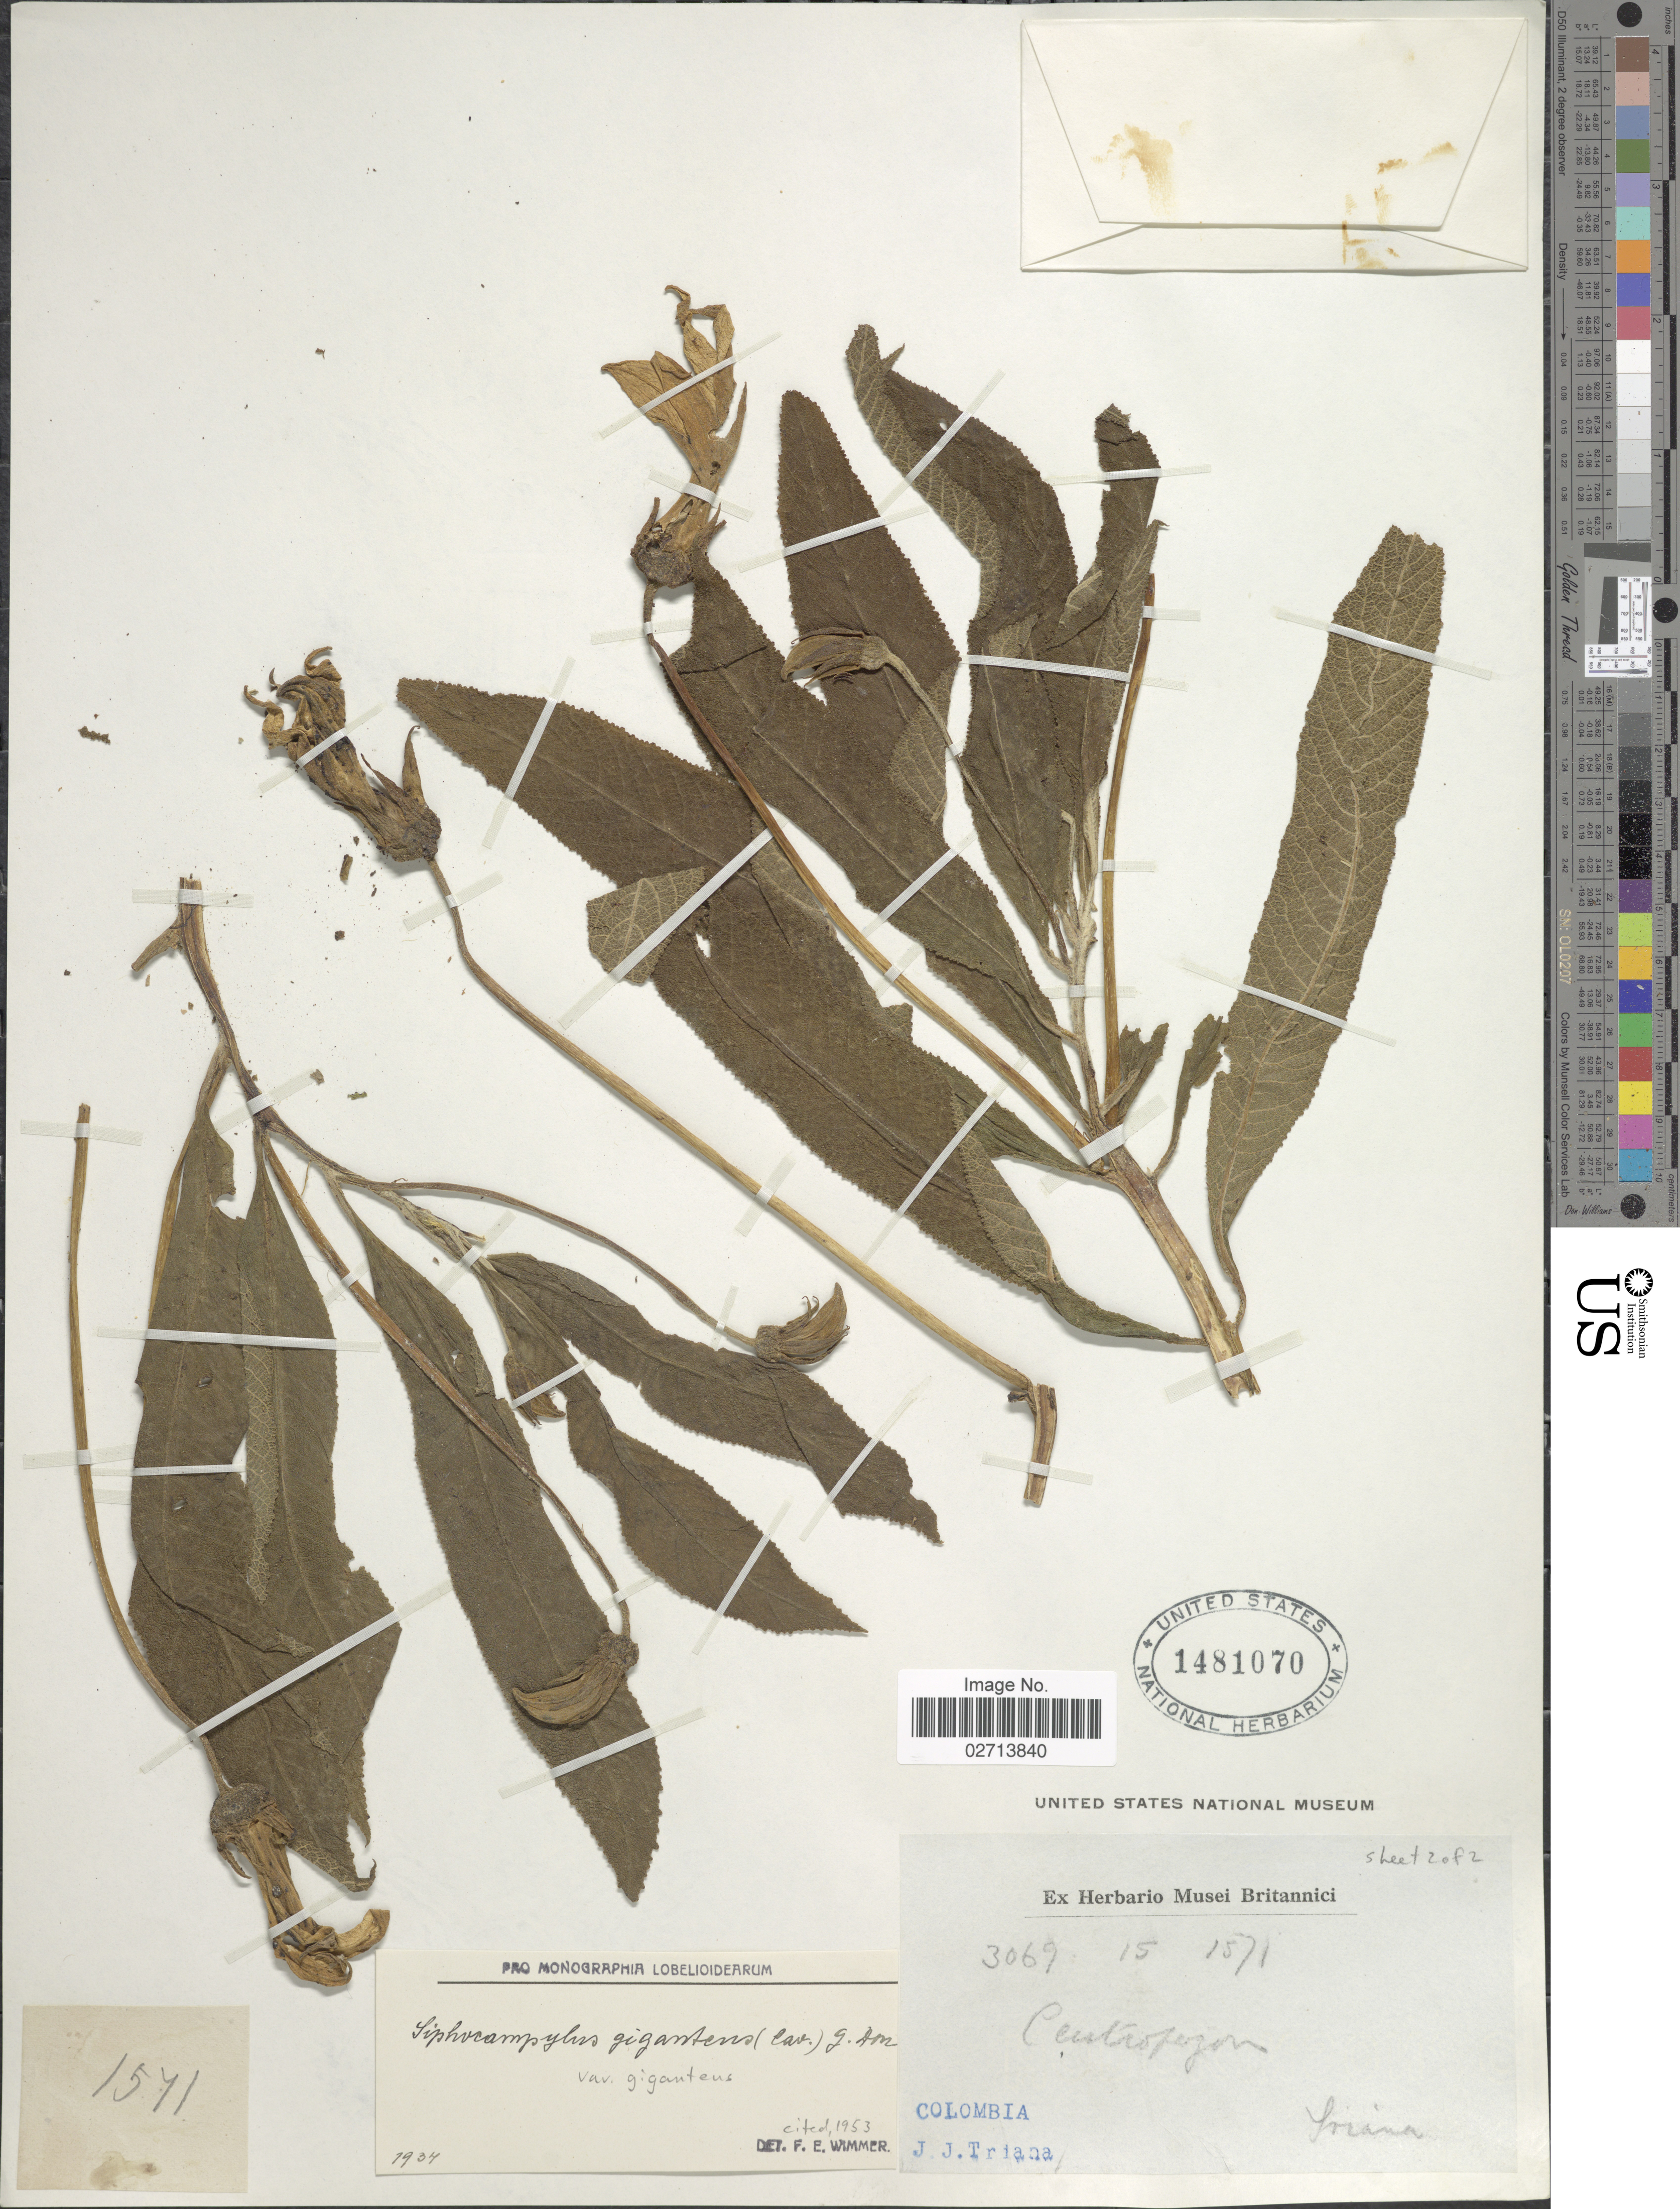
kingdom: Plantae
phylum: Tracheophyta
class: Magnoliopsida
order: Asterales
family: Campanulaceae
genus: Siphocampylus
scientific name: Siphocampylus giganteus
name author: (Cav.) G. Don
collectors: J. J. Triana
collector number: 3069/15/1571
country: Colombia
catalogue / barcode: US 1481070